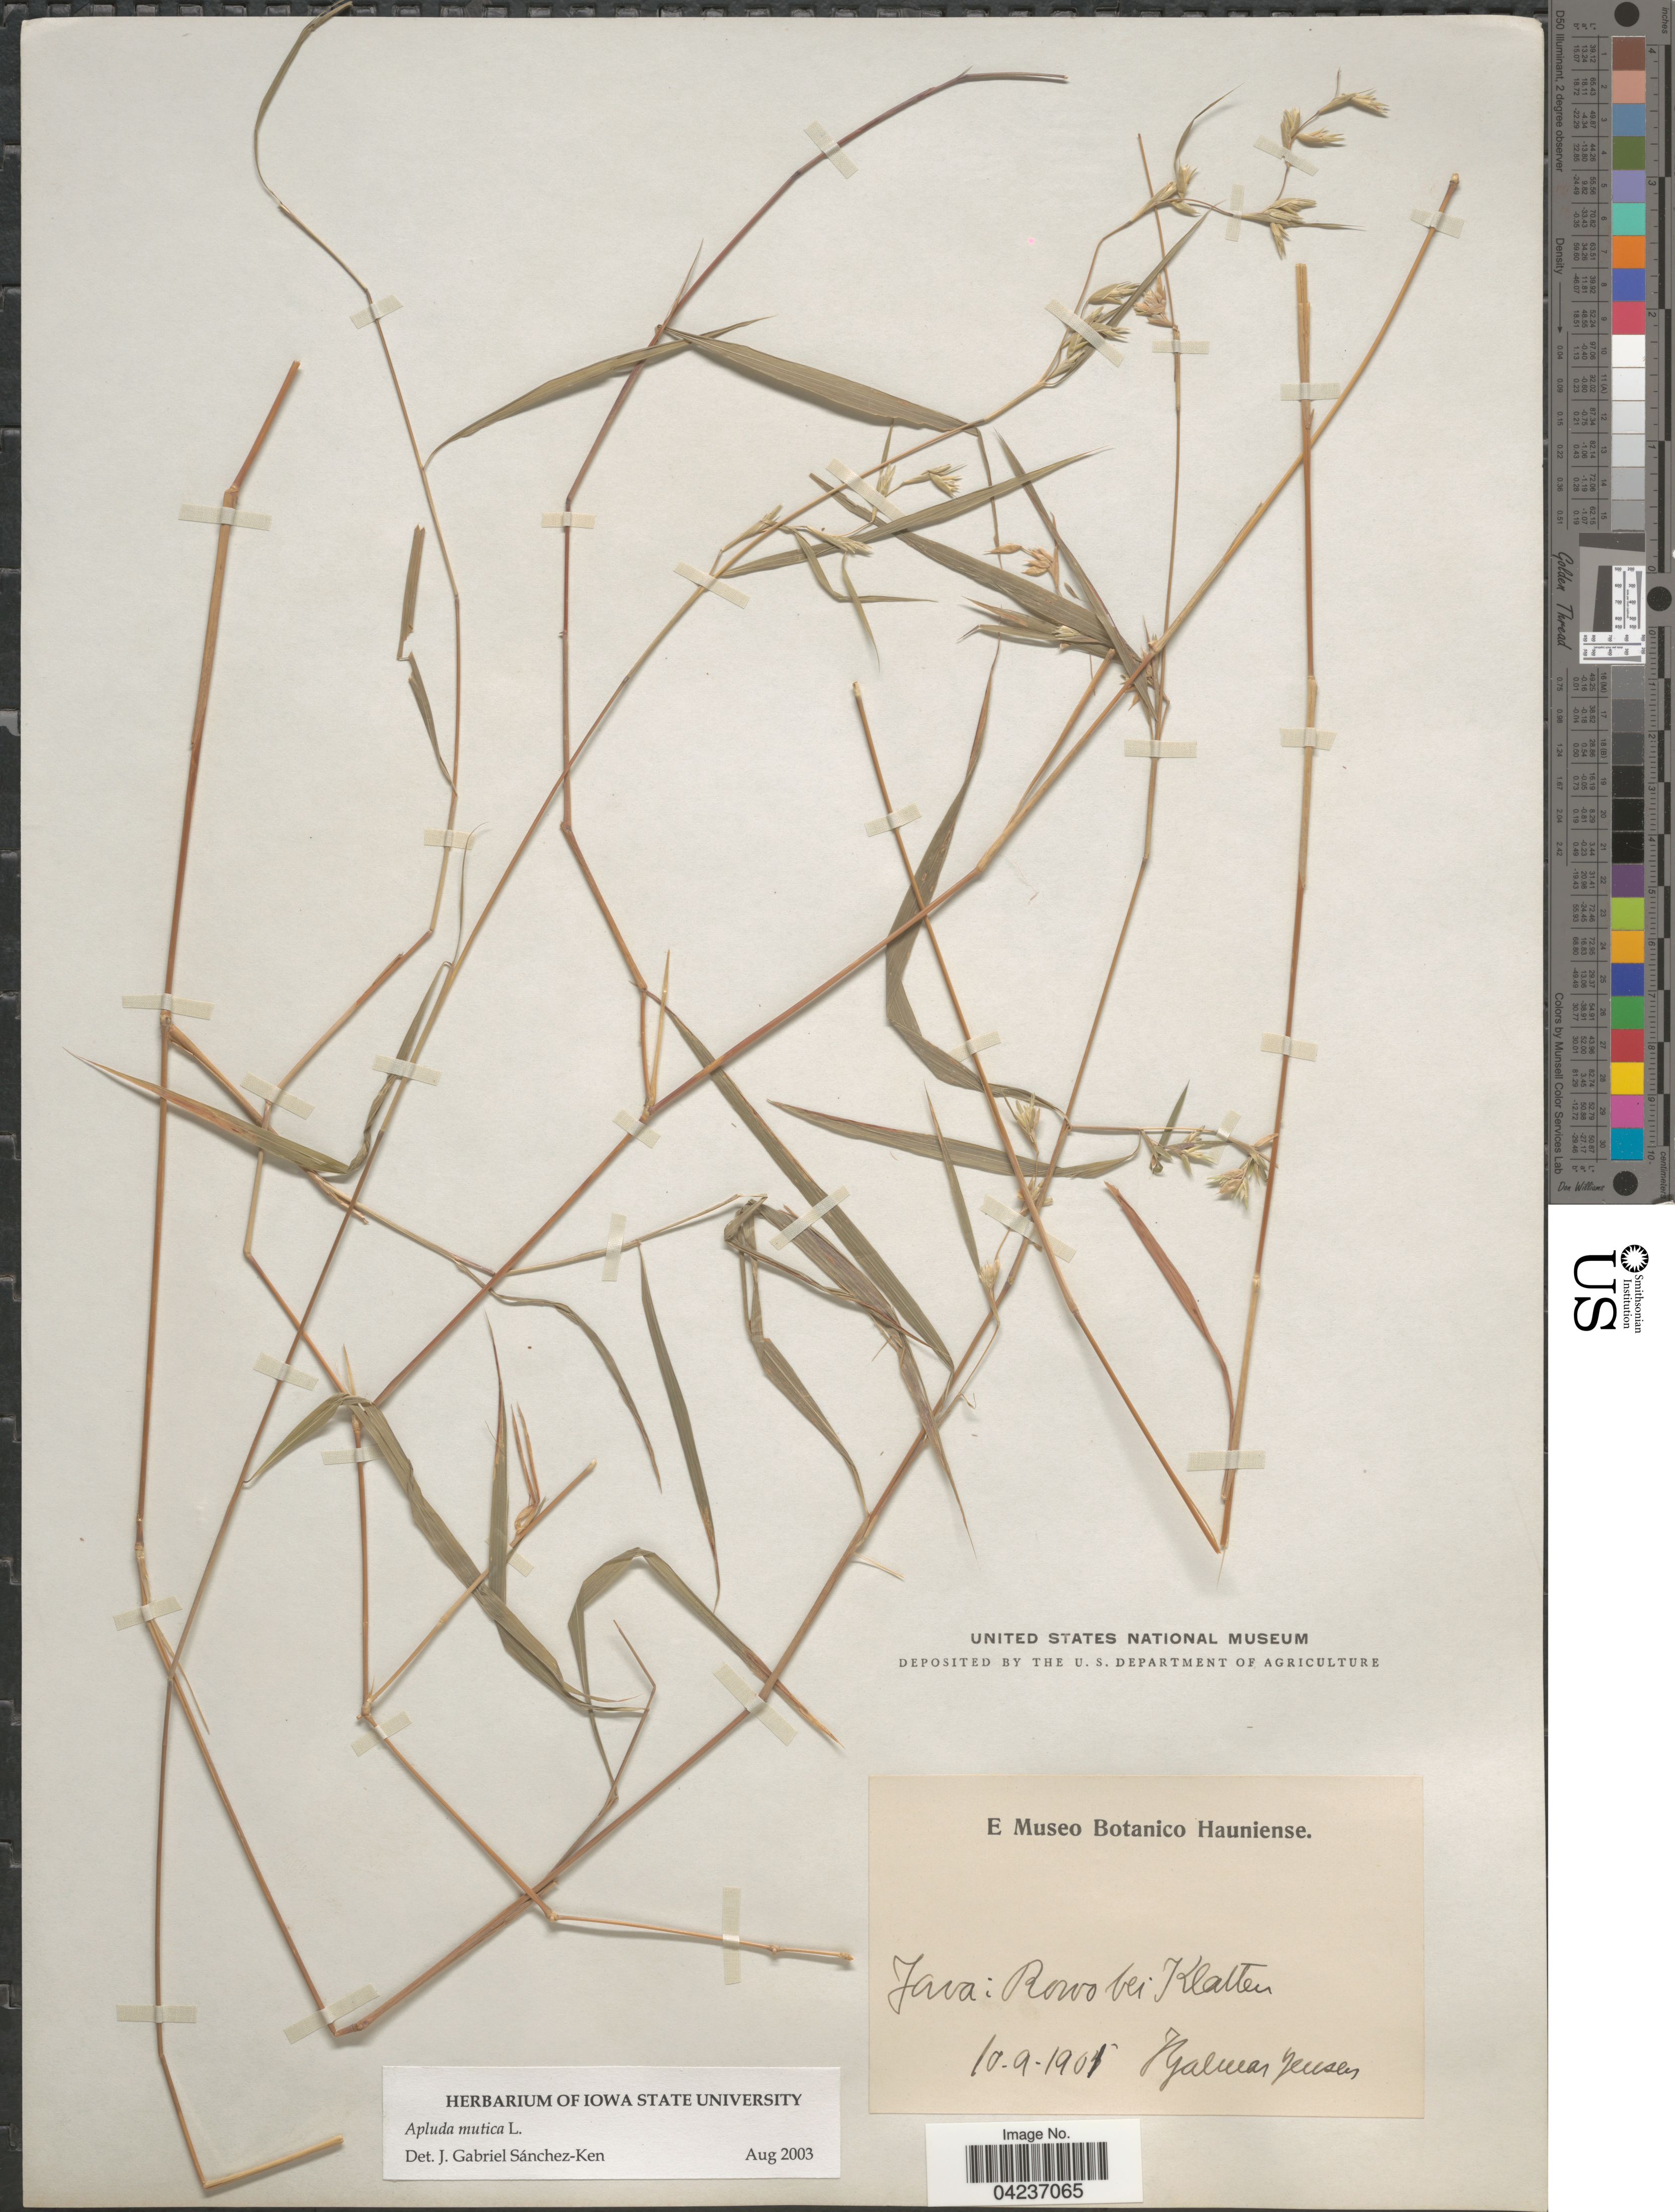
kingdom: Plantae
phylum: Tracheophyta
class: Liliopsida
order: Poales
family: Poaceae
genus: Apluda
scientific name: Apluda mutica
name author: L.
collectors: H. Jensen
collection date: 1901-09-10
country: Indonesia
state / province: Java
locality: Rowo bei Klatten.